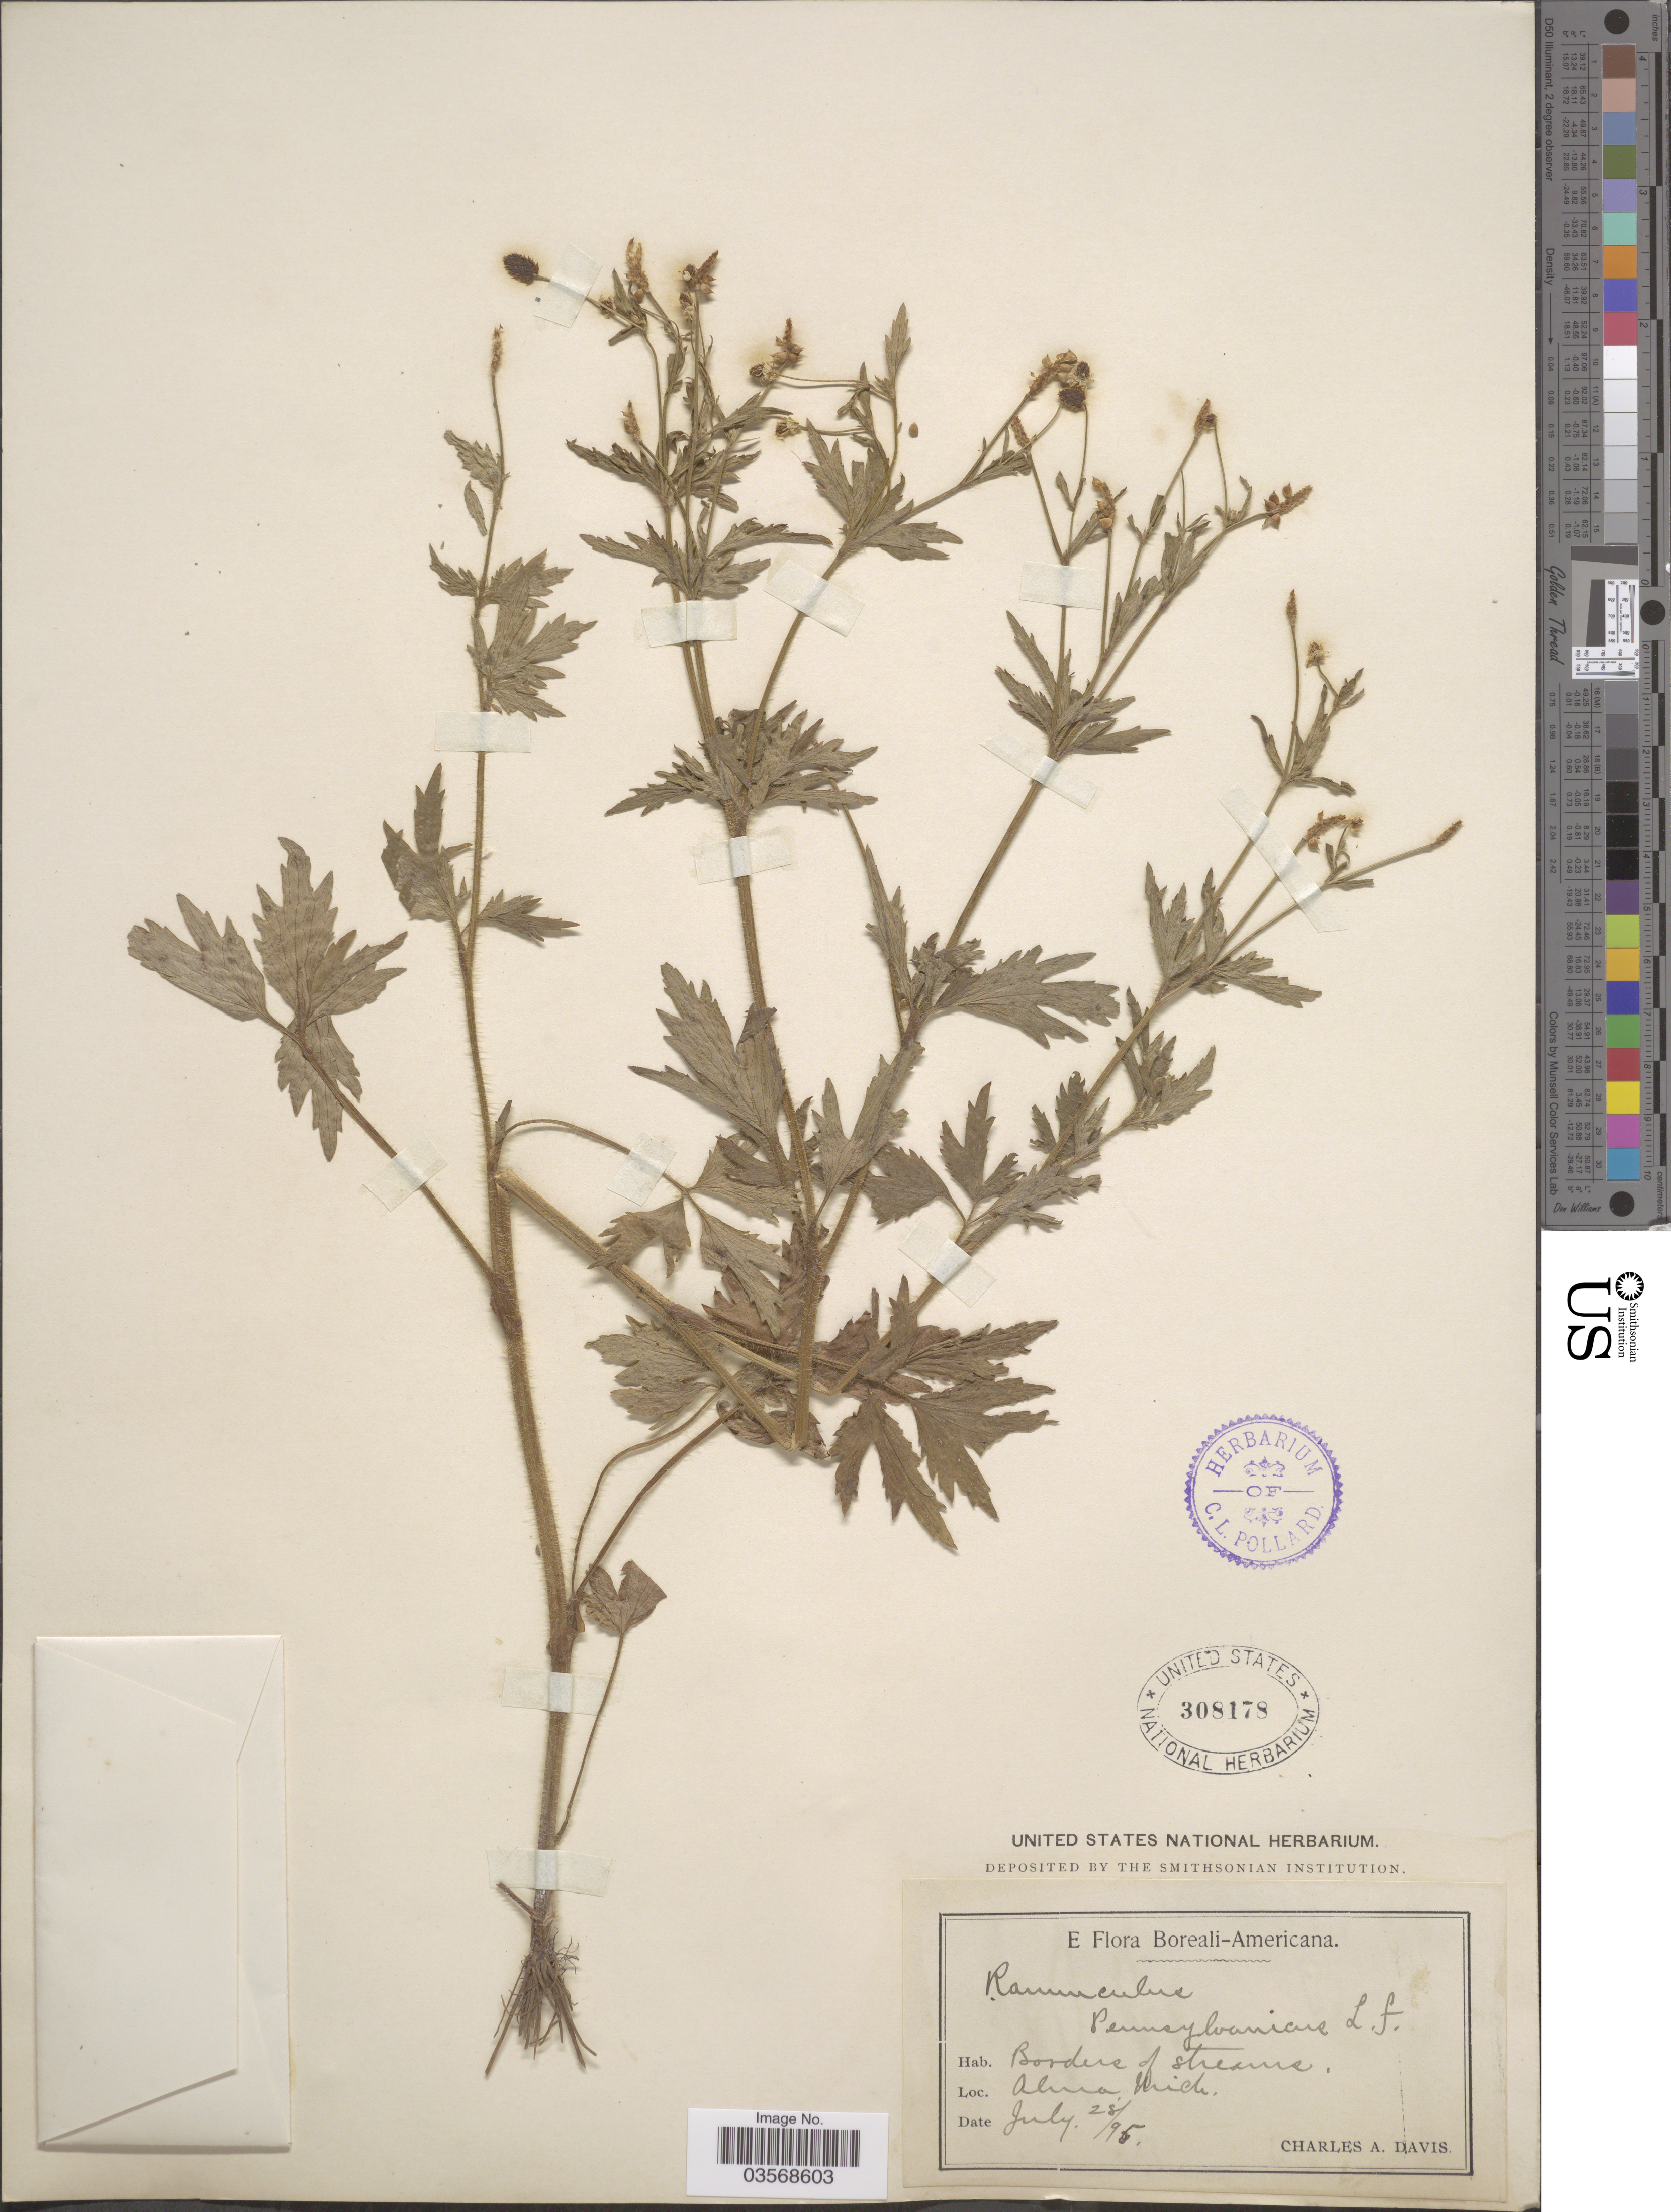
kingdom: Plantae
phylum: Tracheophyta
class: Magnoliopsida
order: Ranunculales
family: Ranunculaceae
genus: Ranunculus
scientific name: Ranunculus pensylvanicus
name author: L. f.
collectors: C. Davis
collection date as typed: Transcribed d/m/y: 28/7/95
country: United States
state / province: Michigan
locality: Boreali-Americana. Alma.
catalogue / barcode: US 308178